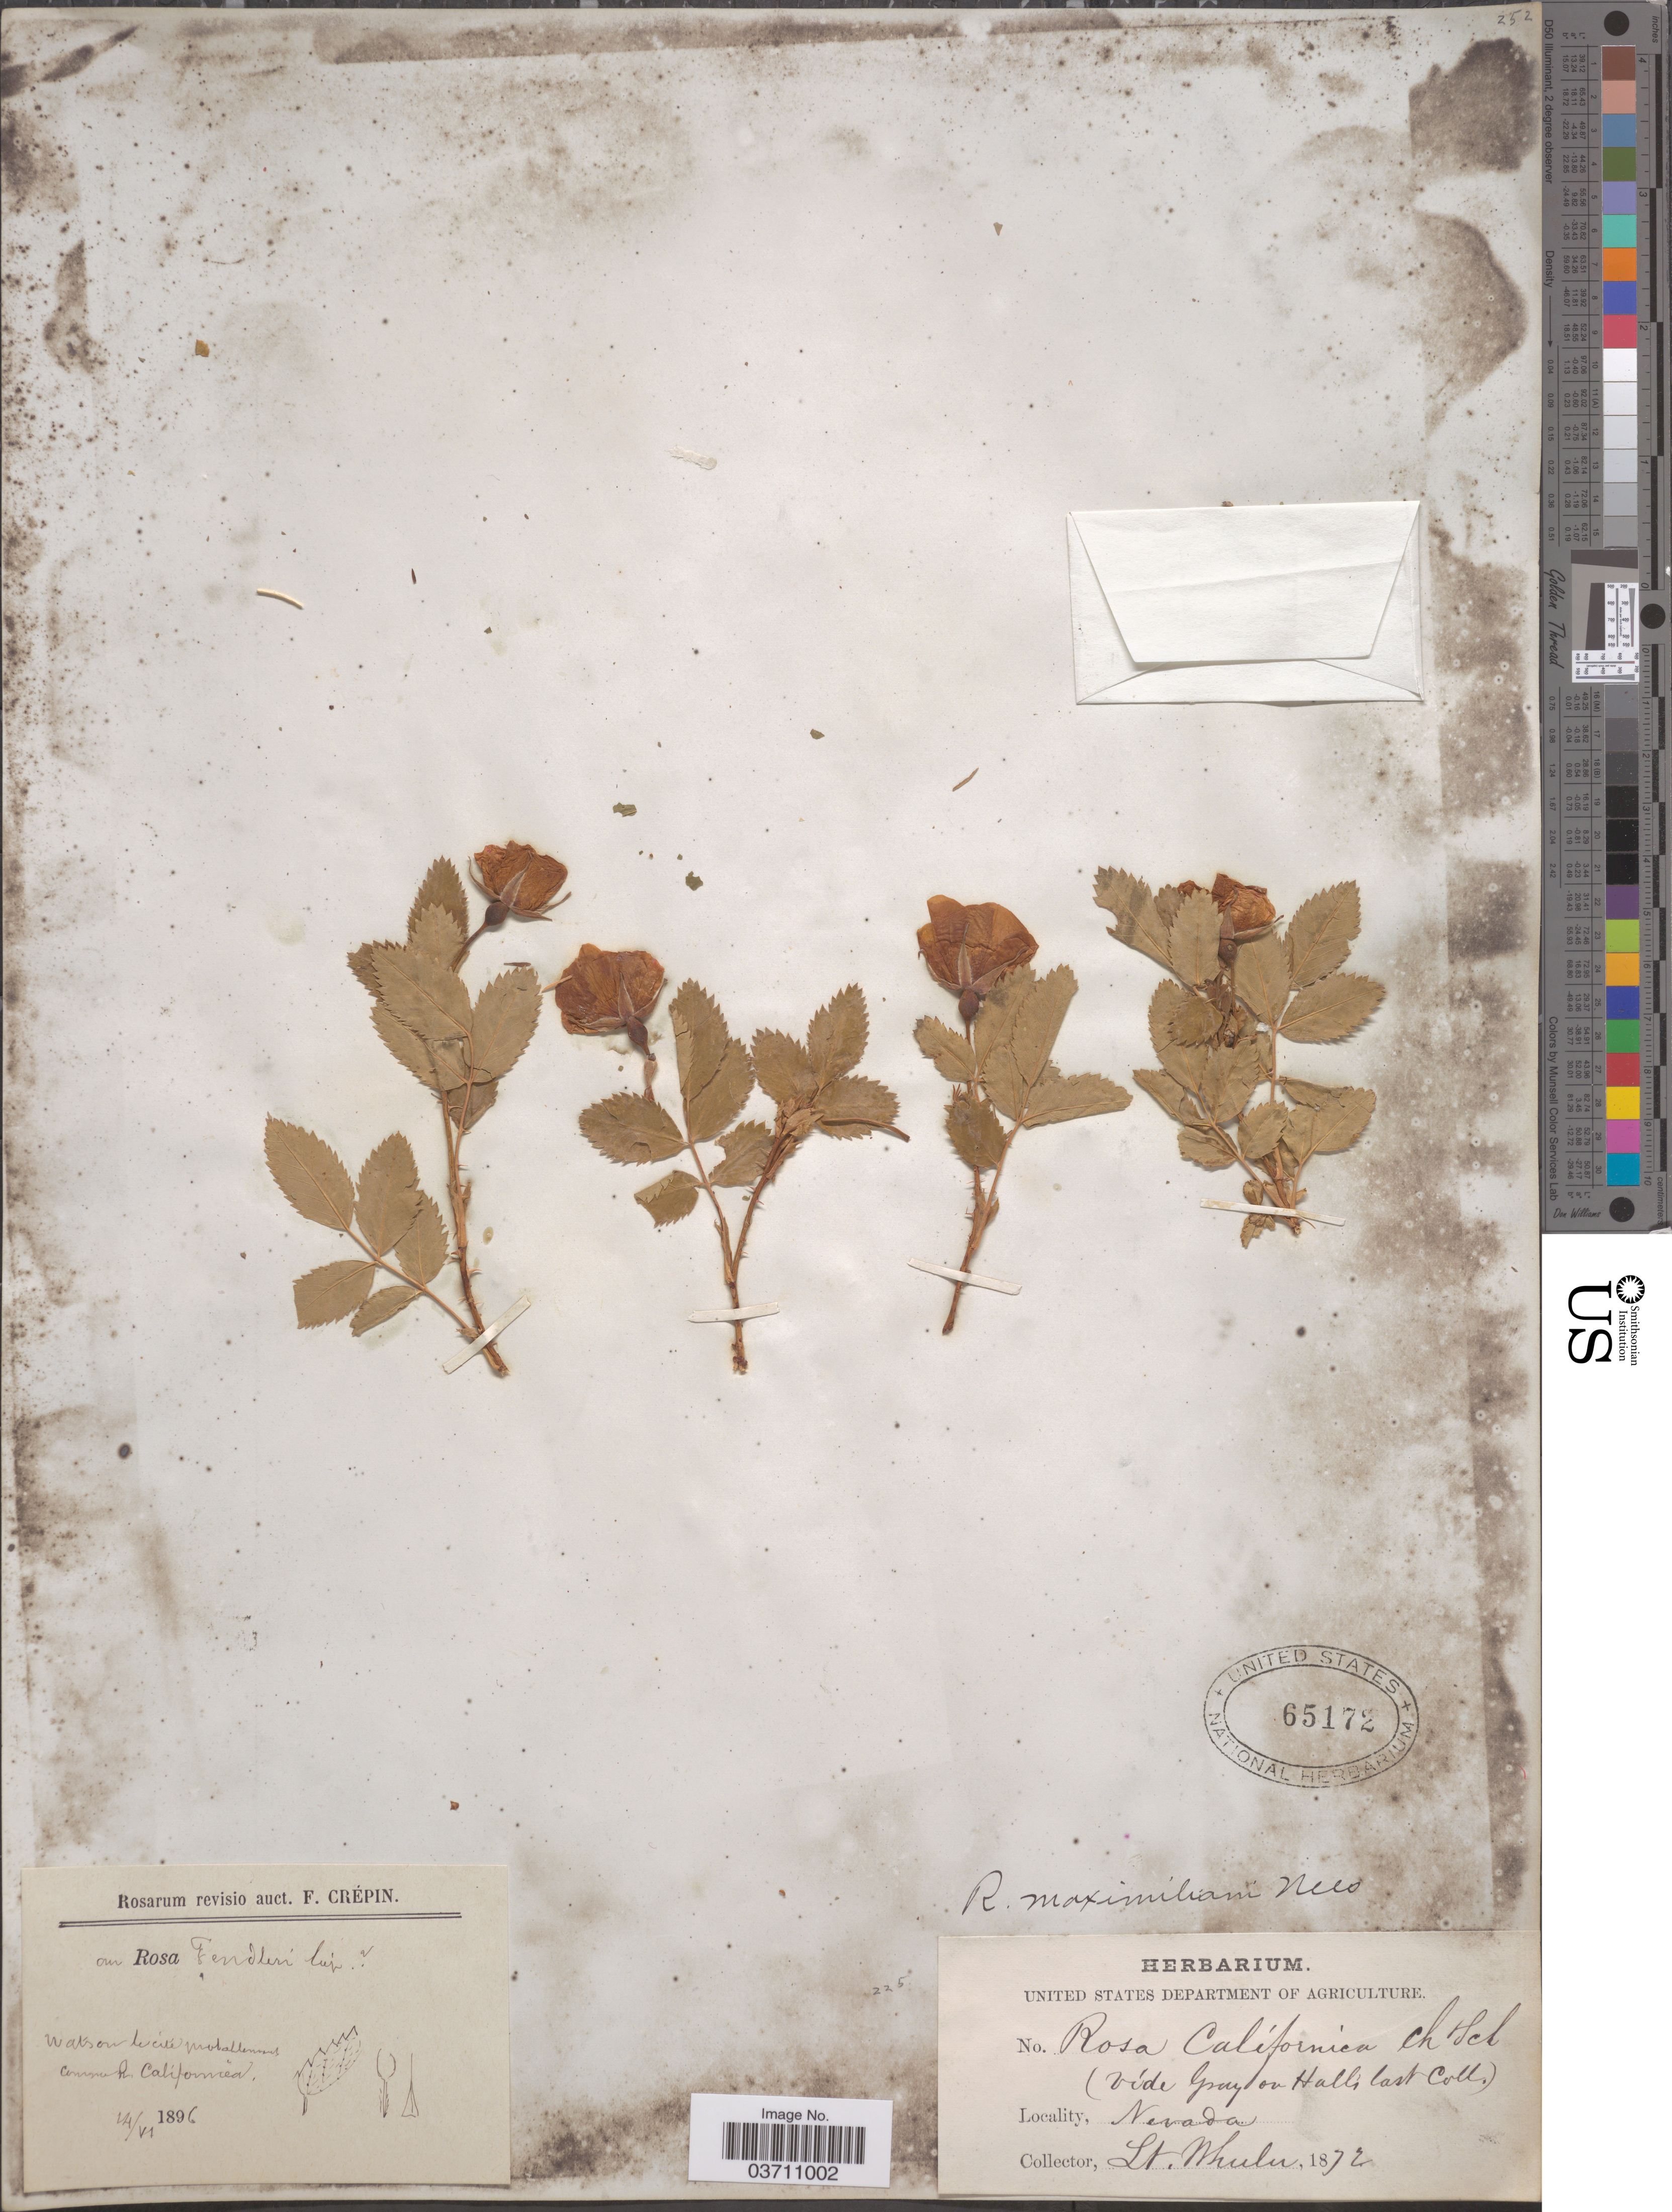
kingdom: Plantae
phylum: Tracheophyta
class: Magnoliopsida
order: Rosales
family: Rosaceae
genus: Rosa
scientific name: Rosa fendleri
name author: Crép.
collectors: -- Wheeler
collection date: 1872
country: United States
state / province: Nevada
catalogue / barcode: US 65172